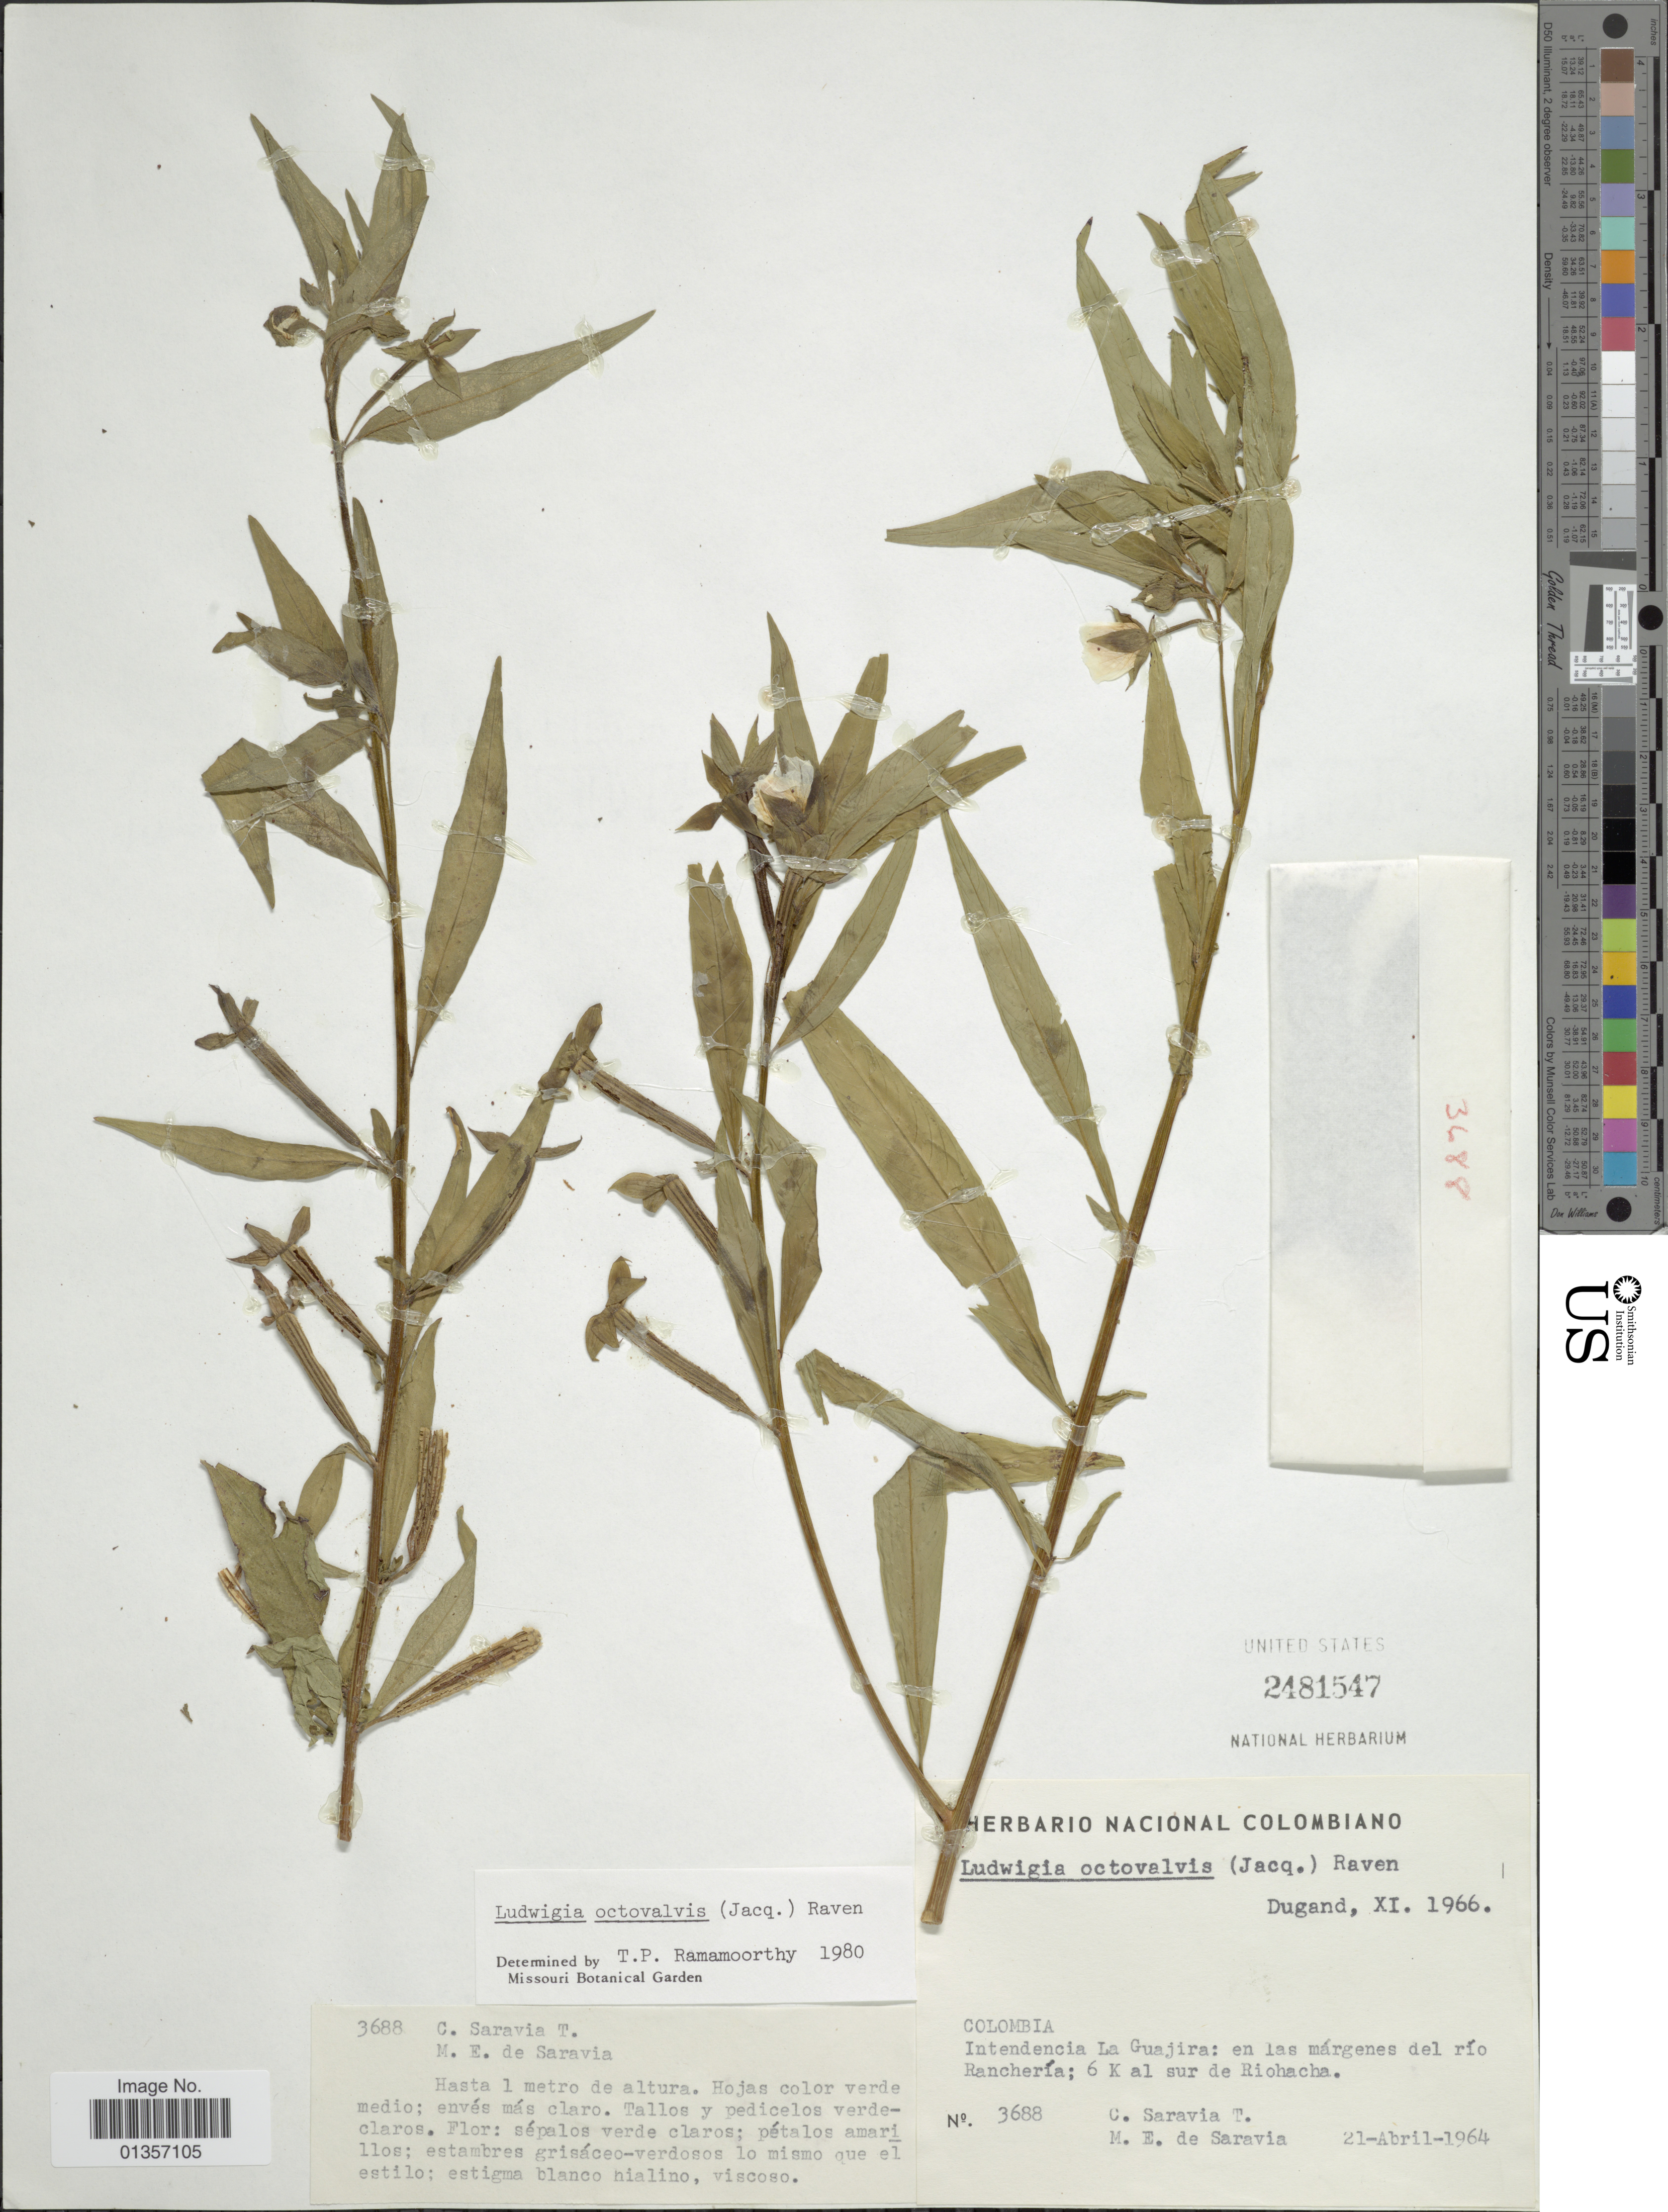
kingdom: Plantae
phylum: Tracheophyta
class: Magnoliopsida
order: Myrtales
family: Onagraceae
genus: Ludwigia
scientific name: Ludwigia octovalvis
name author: (Jacq.) P.H. Raven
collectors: C. Saravia T. & M. E. Saravia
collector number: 3688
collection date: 1964-04-21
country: Colombia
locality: Intendencia La Guajira: en las márgenes del río Ranchería: 6 K al sur de Riohacha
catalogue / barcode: US 2481547